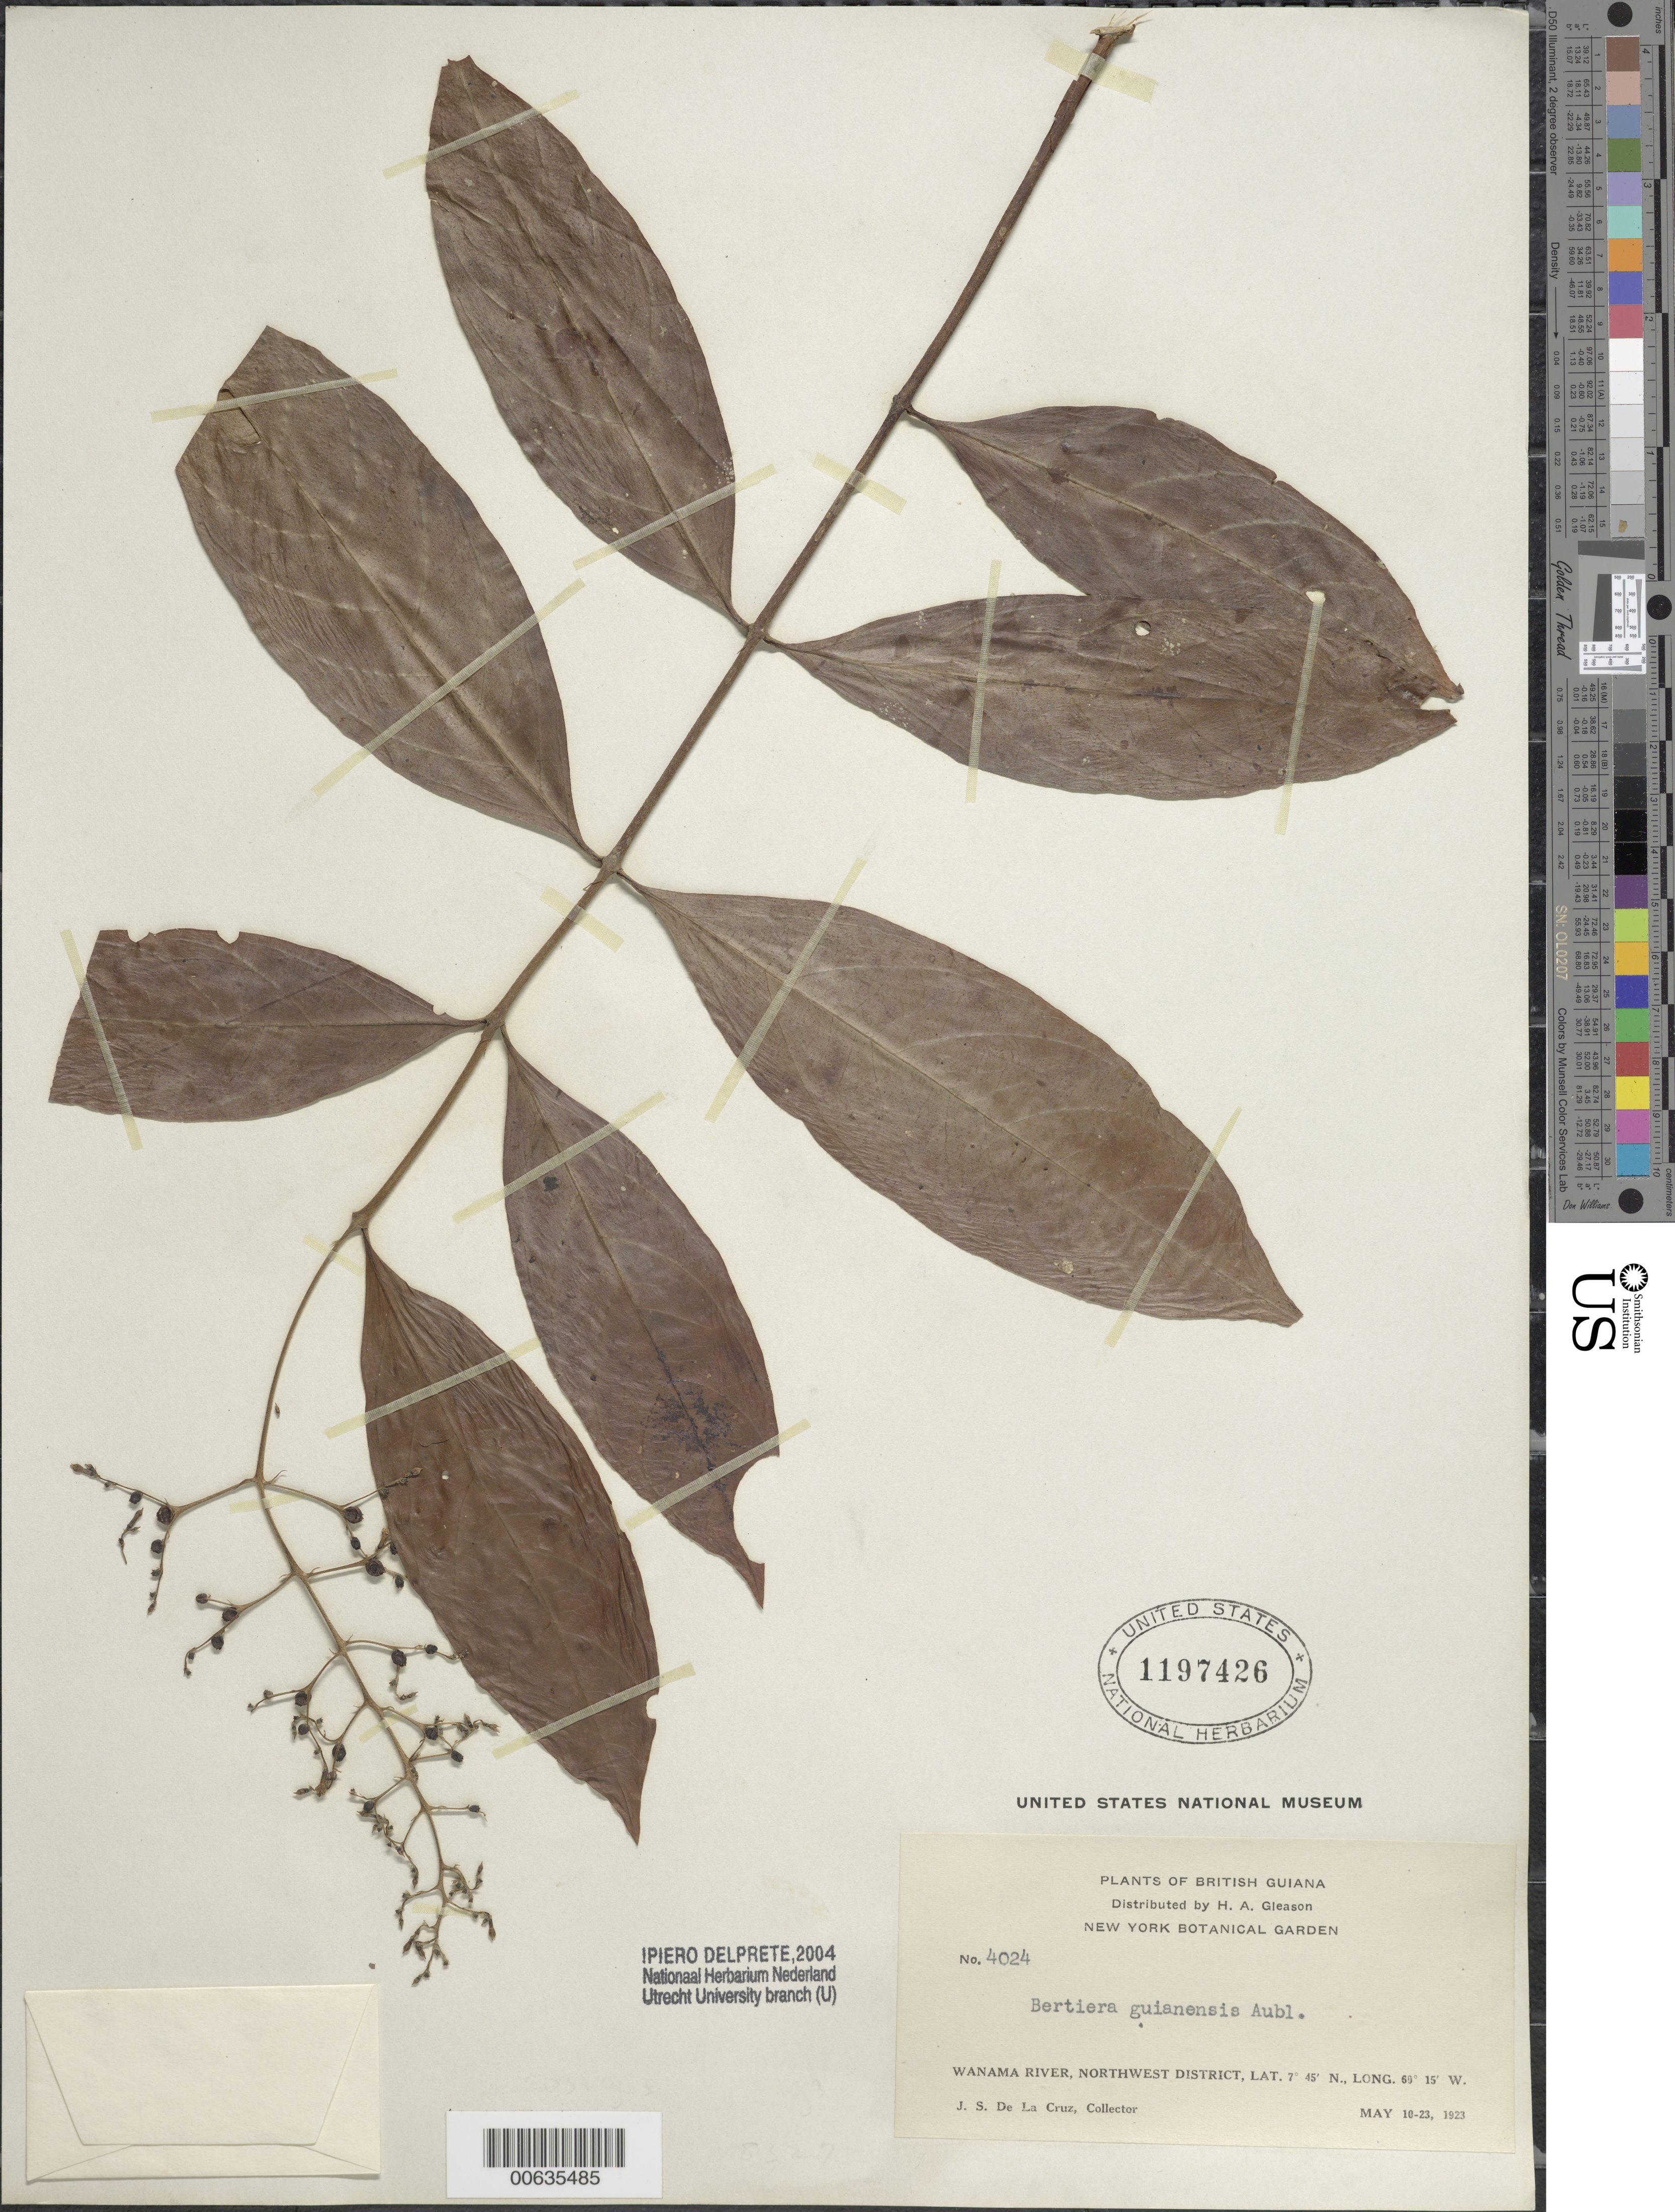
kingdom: Plantae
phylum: Tracheophyta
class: Magnoliopsida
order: Gentianales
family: Rubiaceae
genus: Bertiera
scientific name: Bertiera guianensis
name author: Aubl.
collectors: J. S. de la Cruz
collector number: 4024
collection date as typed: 10-May-23 to 23-May-23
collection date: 1923-05-10/1923-05-23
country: Guyana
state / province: Barima-Waini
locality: Wanama R., NW District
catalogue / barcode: US 1197426